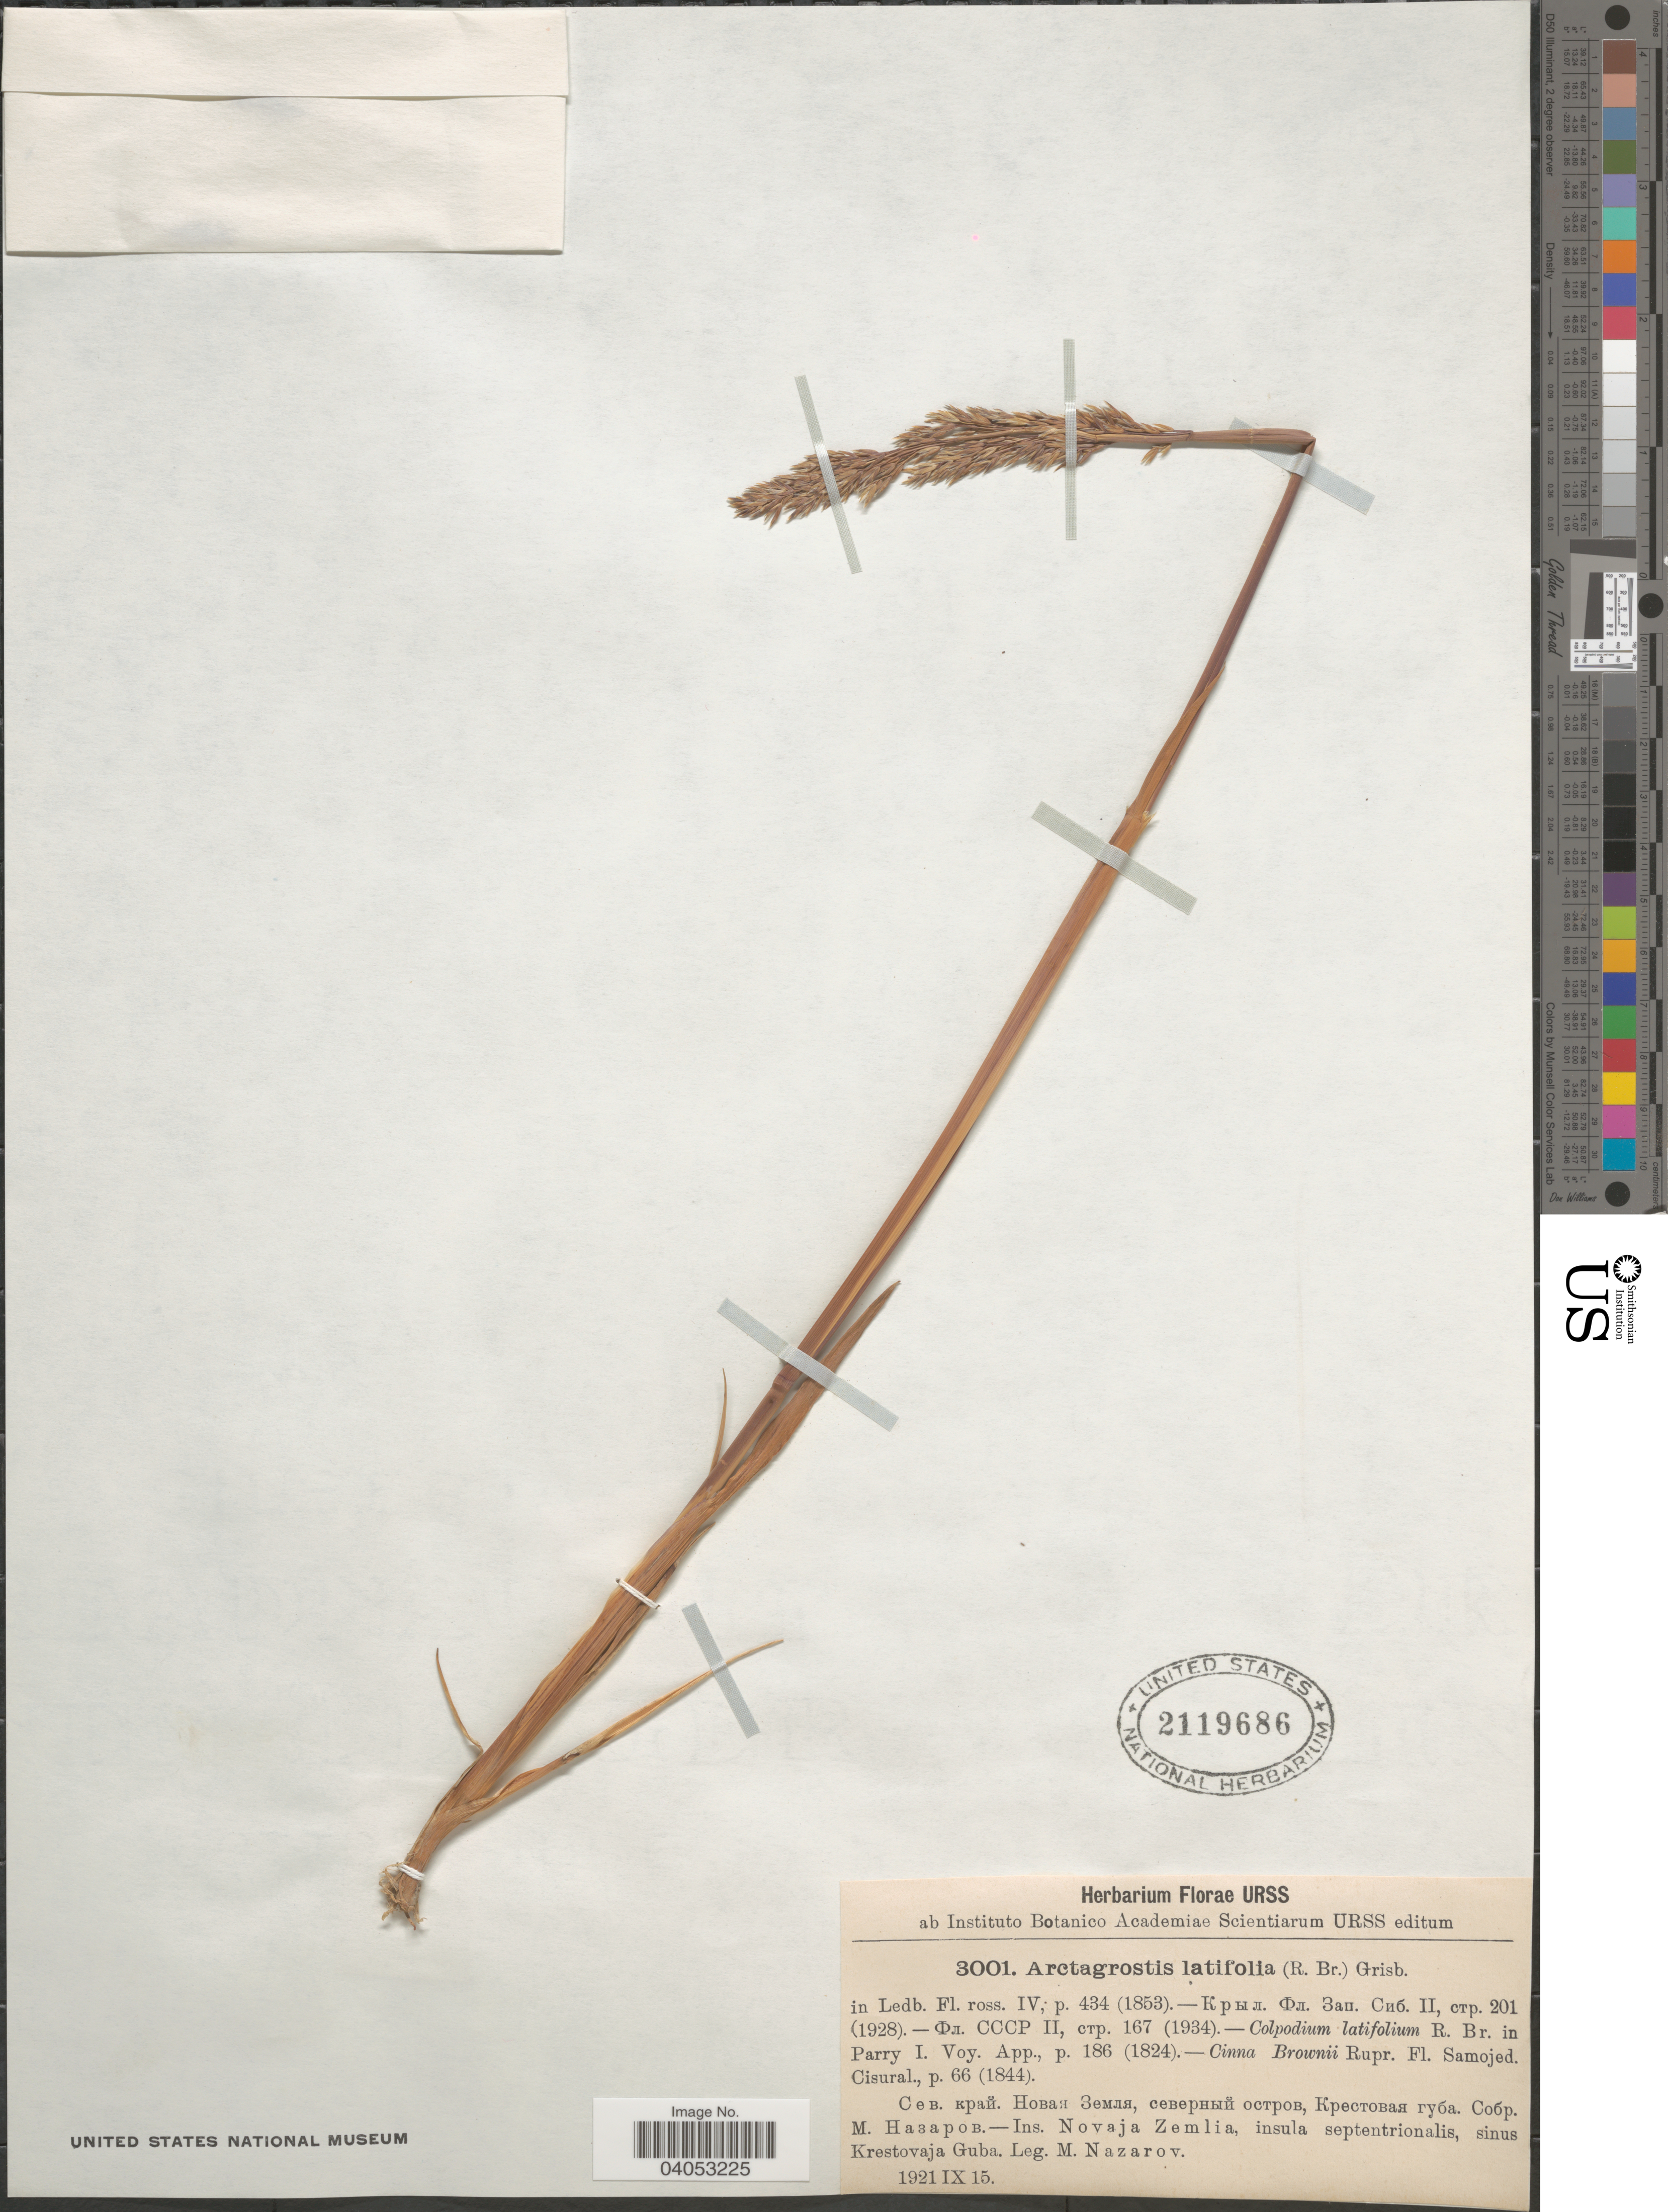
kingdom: Plantae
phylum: Tracheophyta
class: Liliopsida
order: Poales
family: Poaceae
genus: Arctagrostis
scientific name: Arctagrostis latifolia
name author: (R. Br.) Griseb.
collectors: M. Nazarov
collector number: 301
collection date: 1921-09-15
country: Russian Federation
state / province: Arkhangelsk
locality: Ins. Novaja Zemlia, insula septentrionalis, sinus Krestovaja Guba.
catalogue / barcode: US 2119686